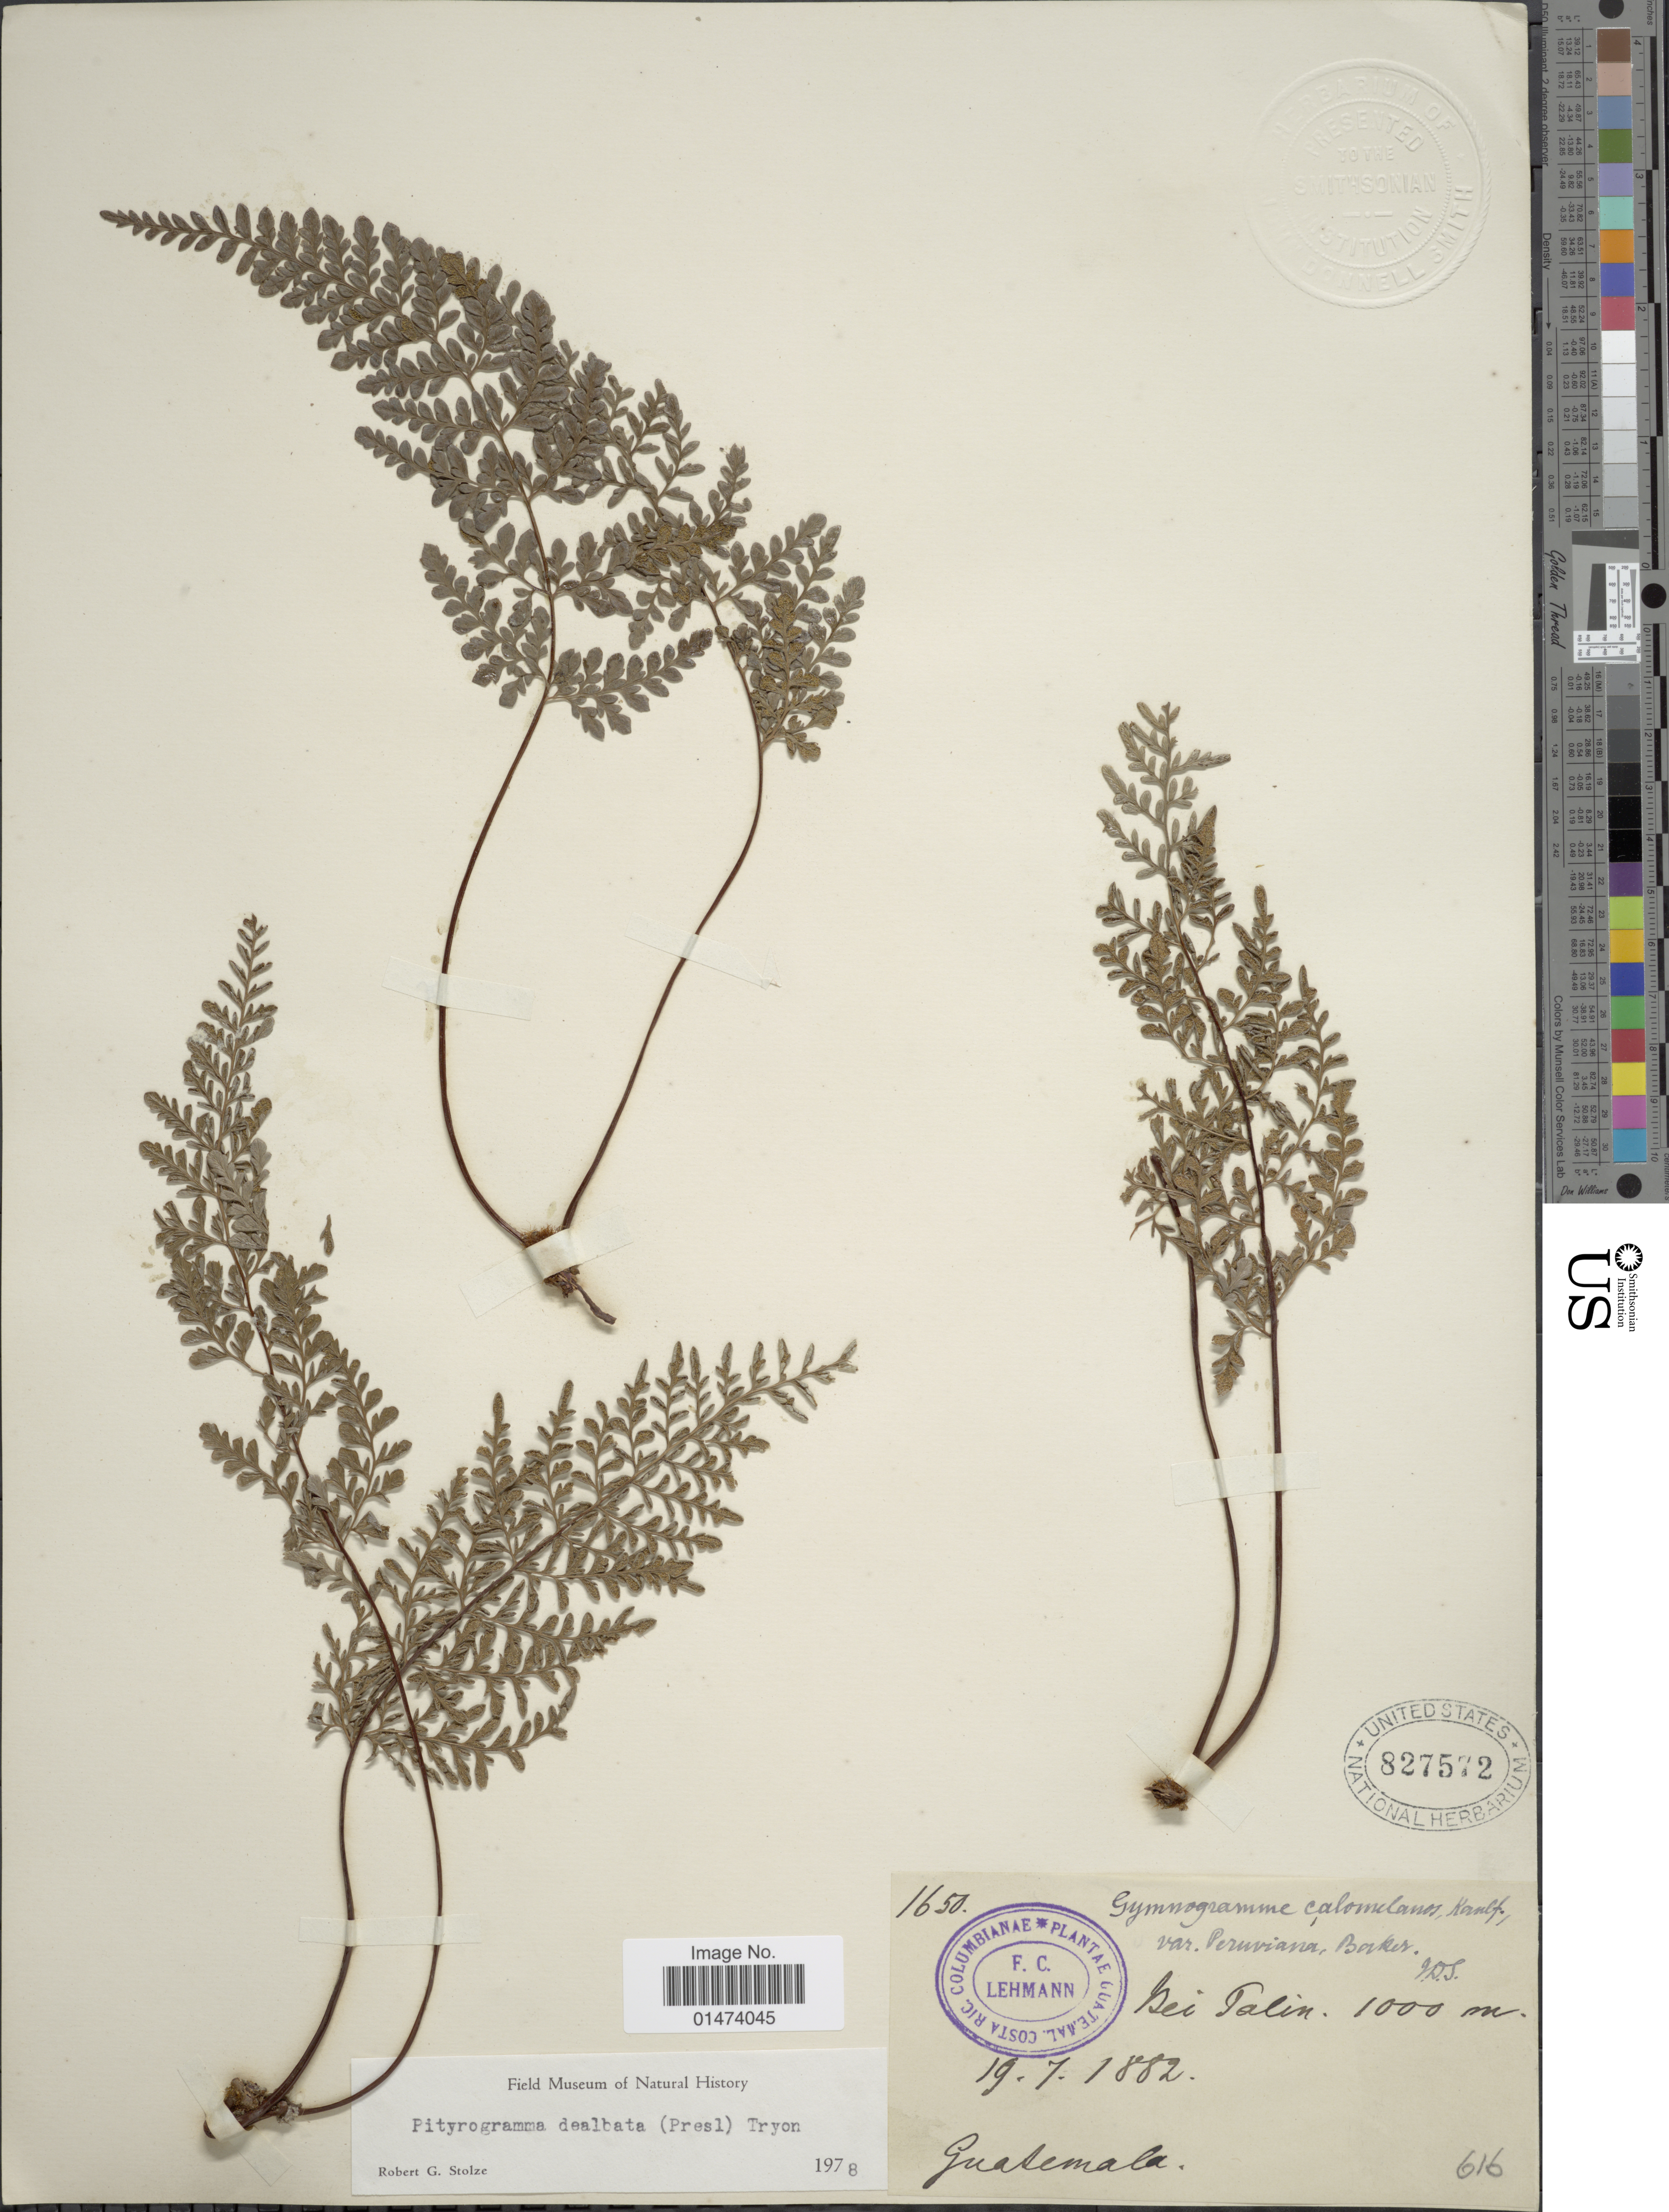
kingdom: Plantae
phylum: Tracheophyta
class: Polypodiopsida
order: Polypodiales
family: Pteridaceae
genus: Pityrogramma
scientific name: Pityrogramma dealbata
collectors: F. C. Lehmann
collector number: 1650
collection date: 1882-07-19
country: Guatemala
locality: Near Palin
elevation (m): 1000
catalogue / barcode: US 827572